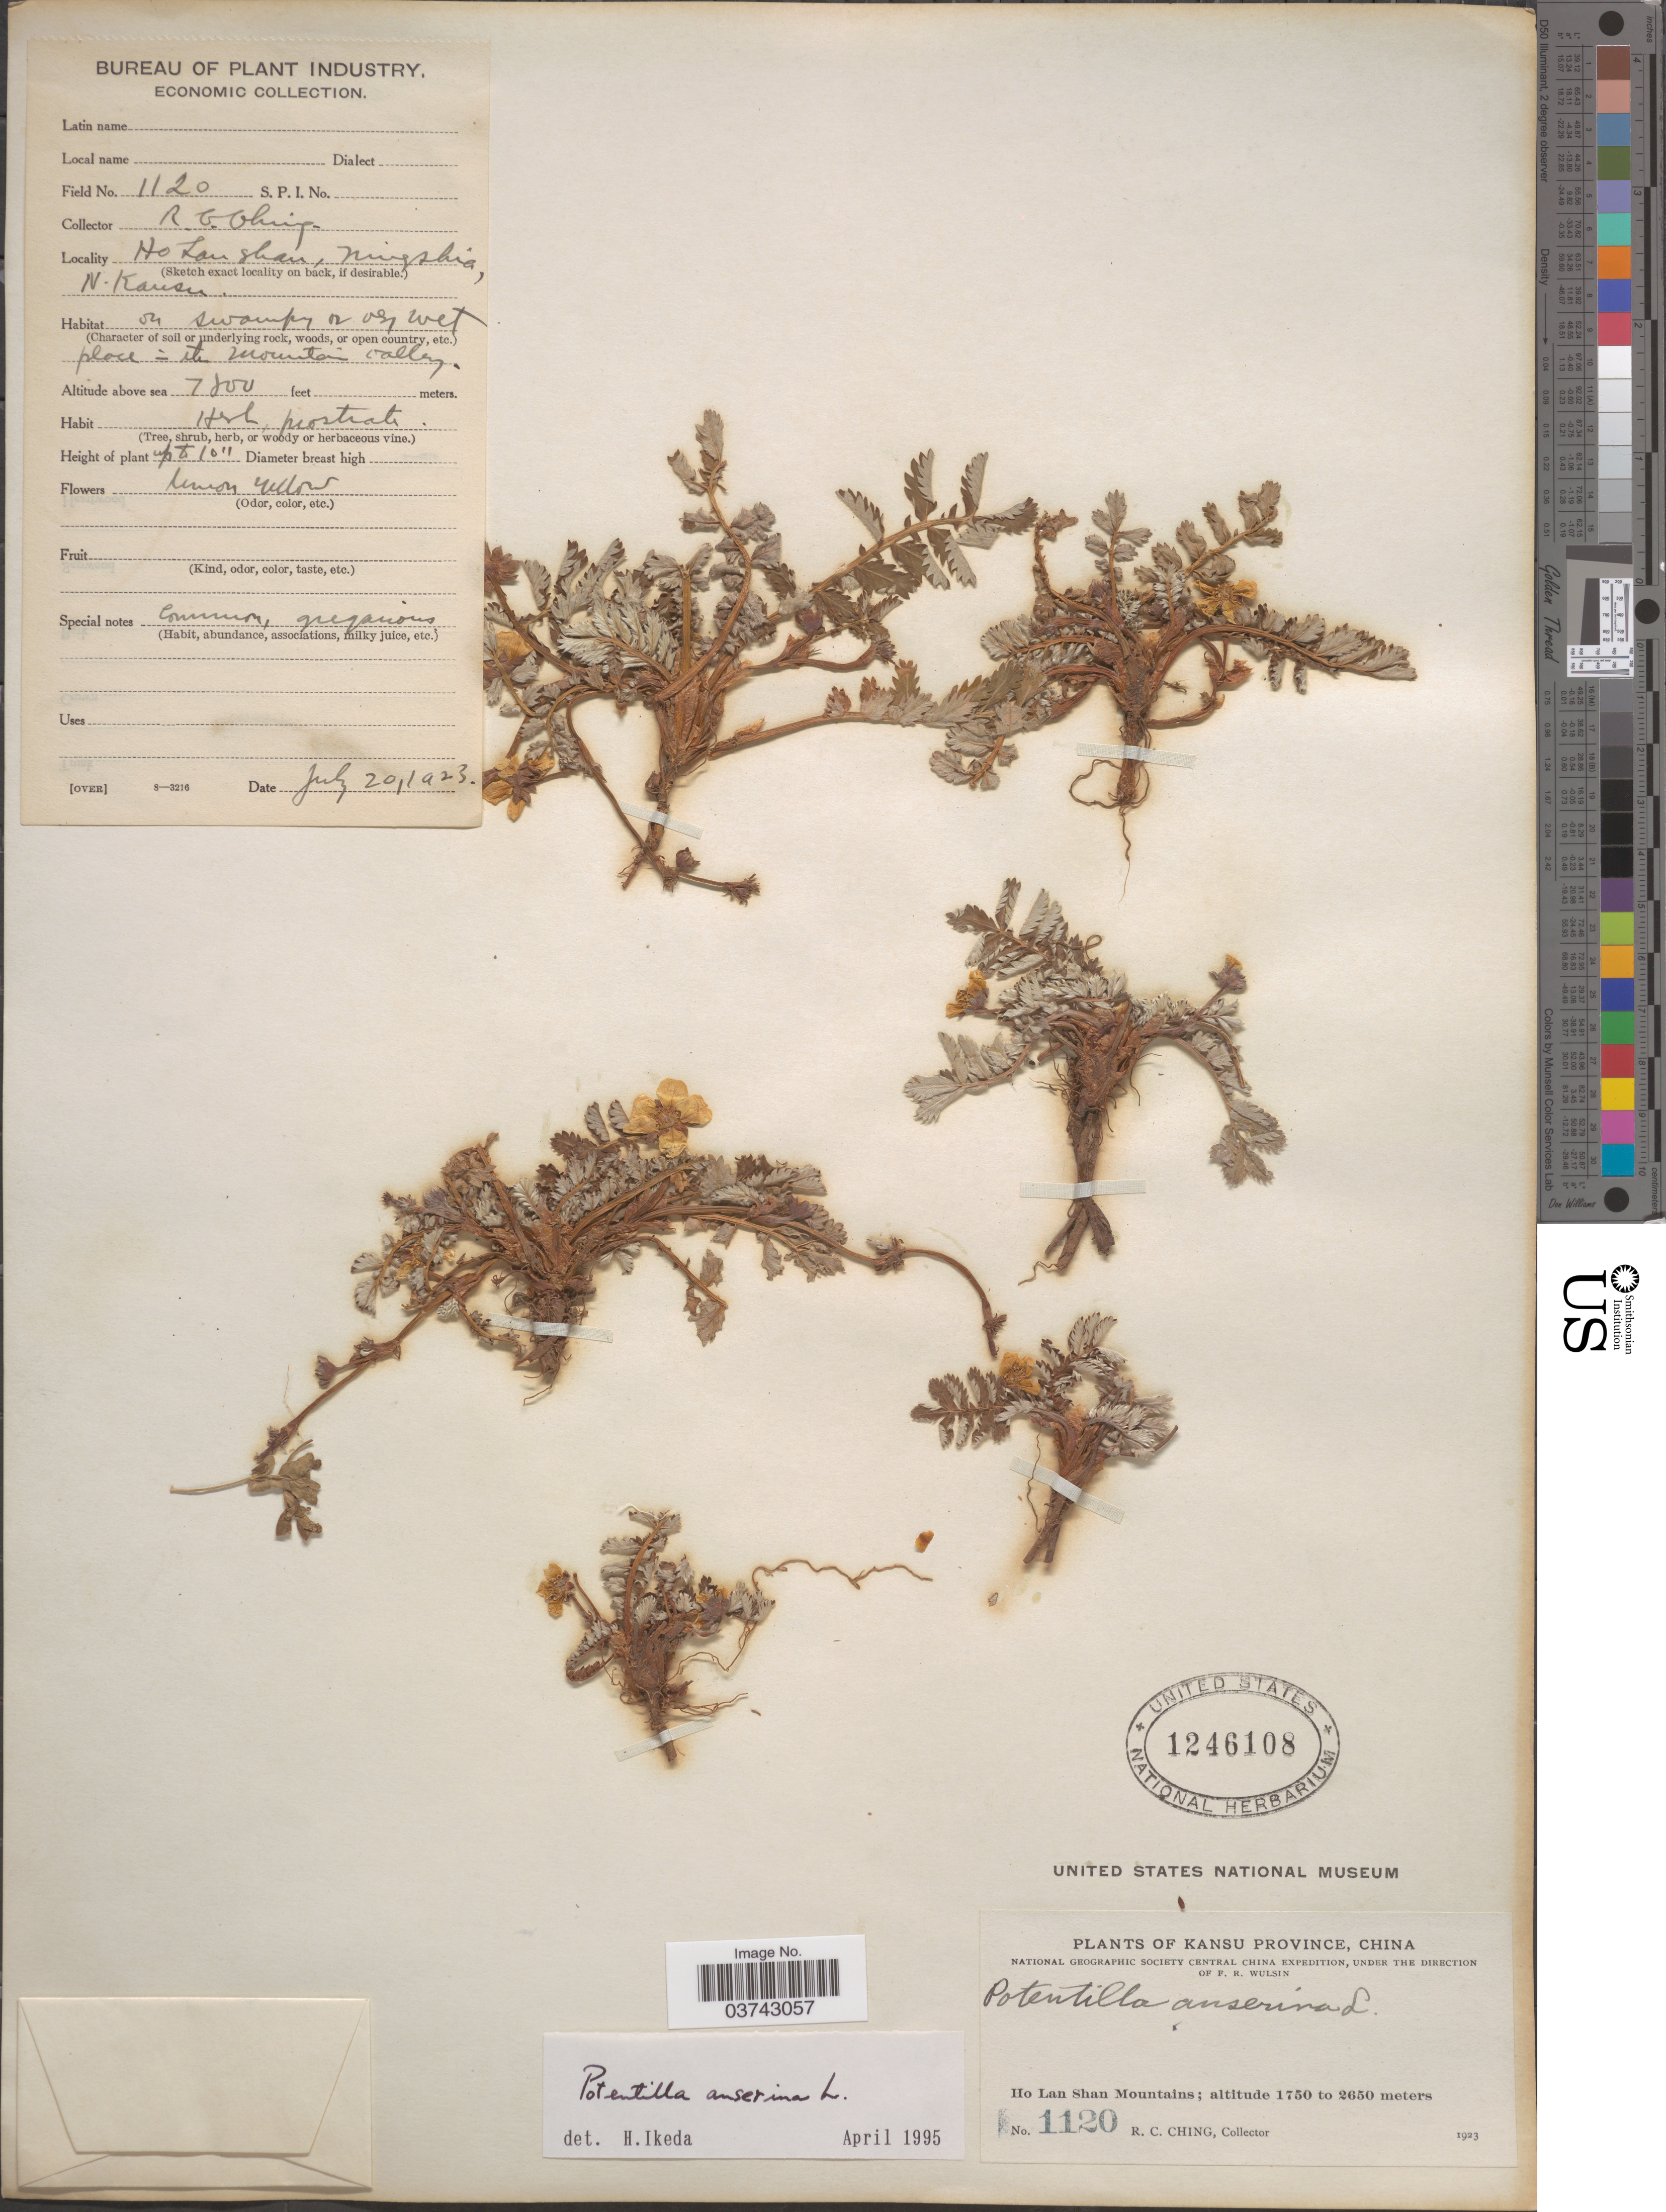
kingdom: Plantae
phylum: Tracheophyta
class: Magnoliopsida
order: Rosales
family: Rosaceae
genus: Argentina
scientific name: Argentina anserina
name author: (L.) Rydb.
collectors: R. C. Ching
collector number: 1120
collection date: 1923-07-20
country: China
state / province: Gansu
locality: Kansu Province. Ho Lan Shan Mountains. Ho Lan Shan, Mingshia, N. Kansu.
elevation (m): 2377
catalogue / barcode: US 1246108